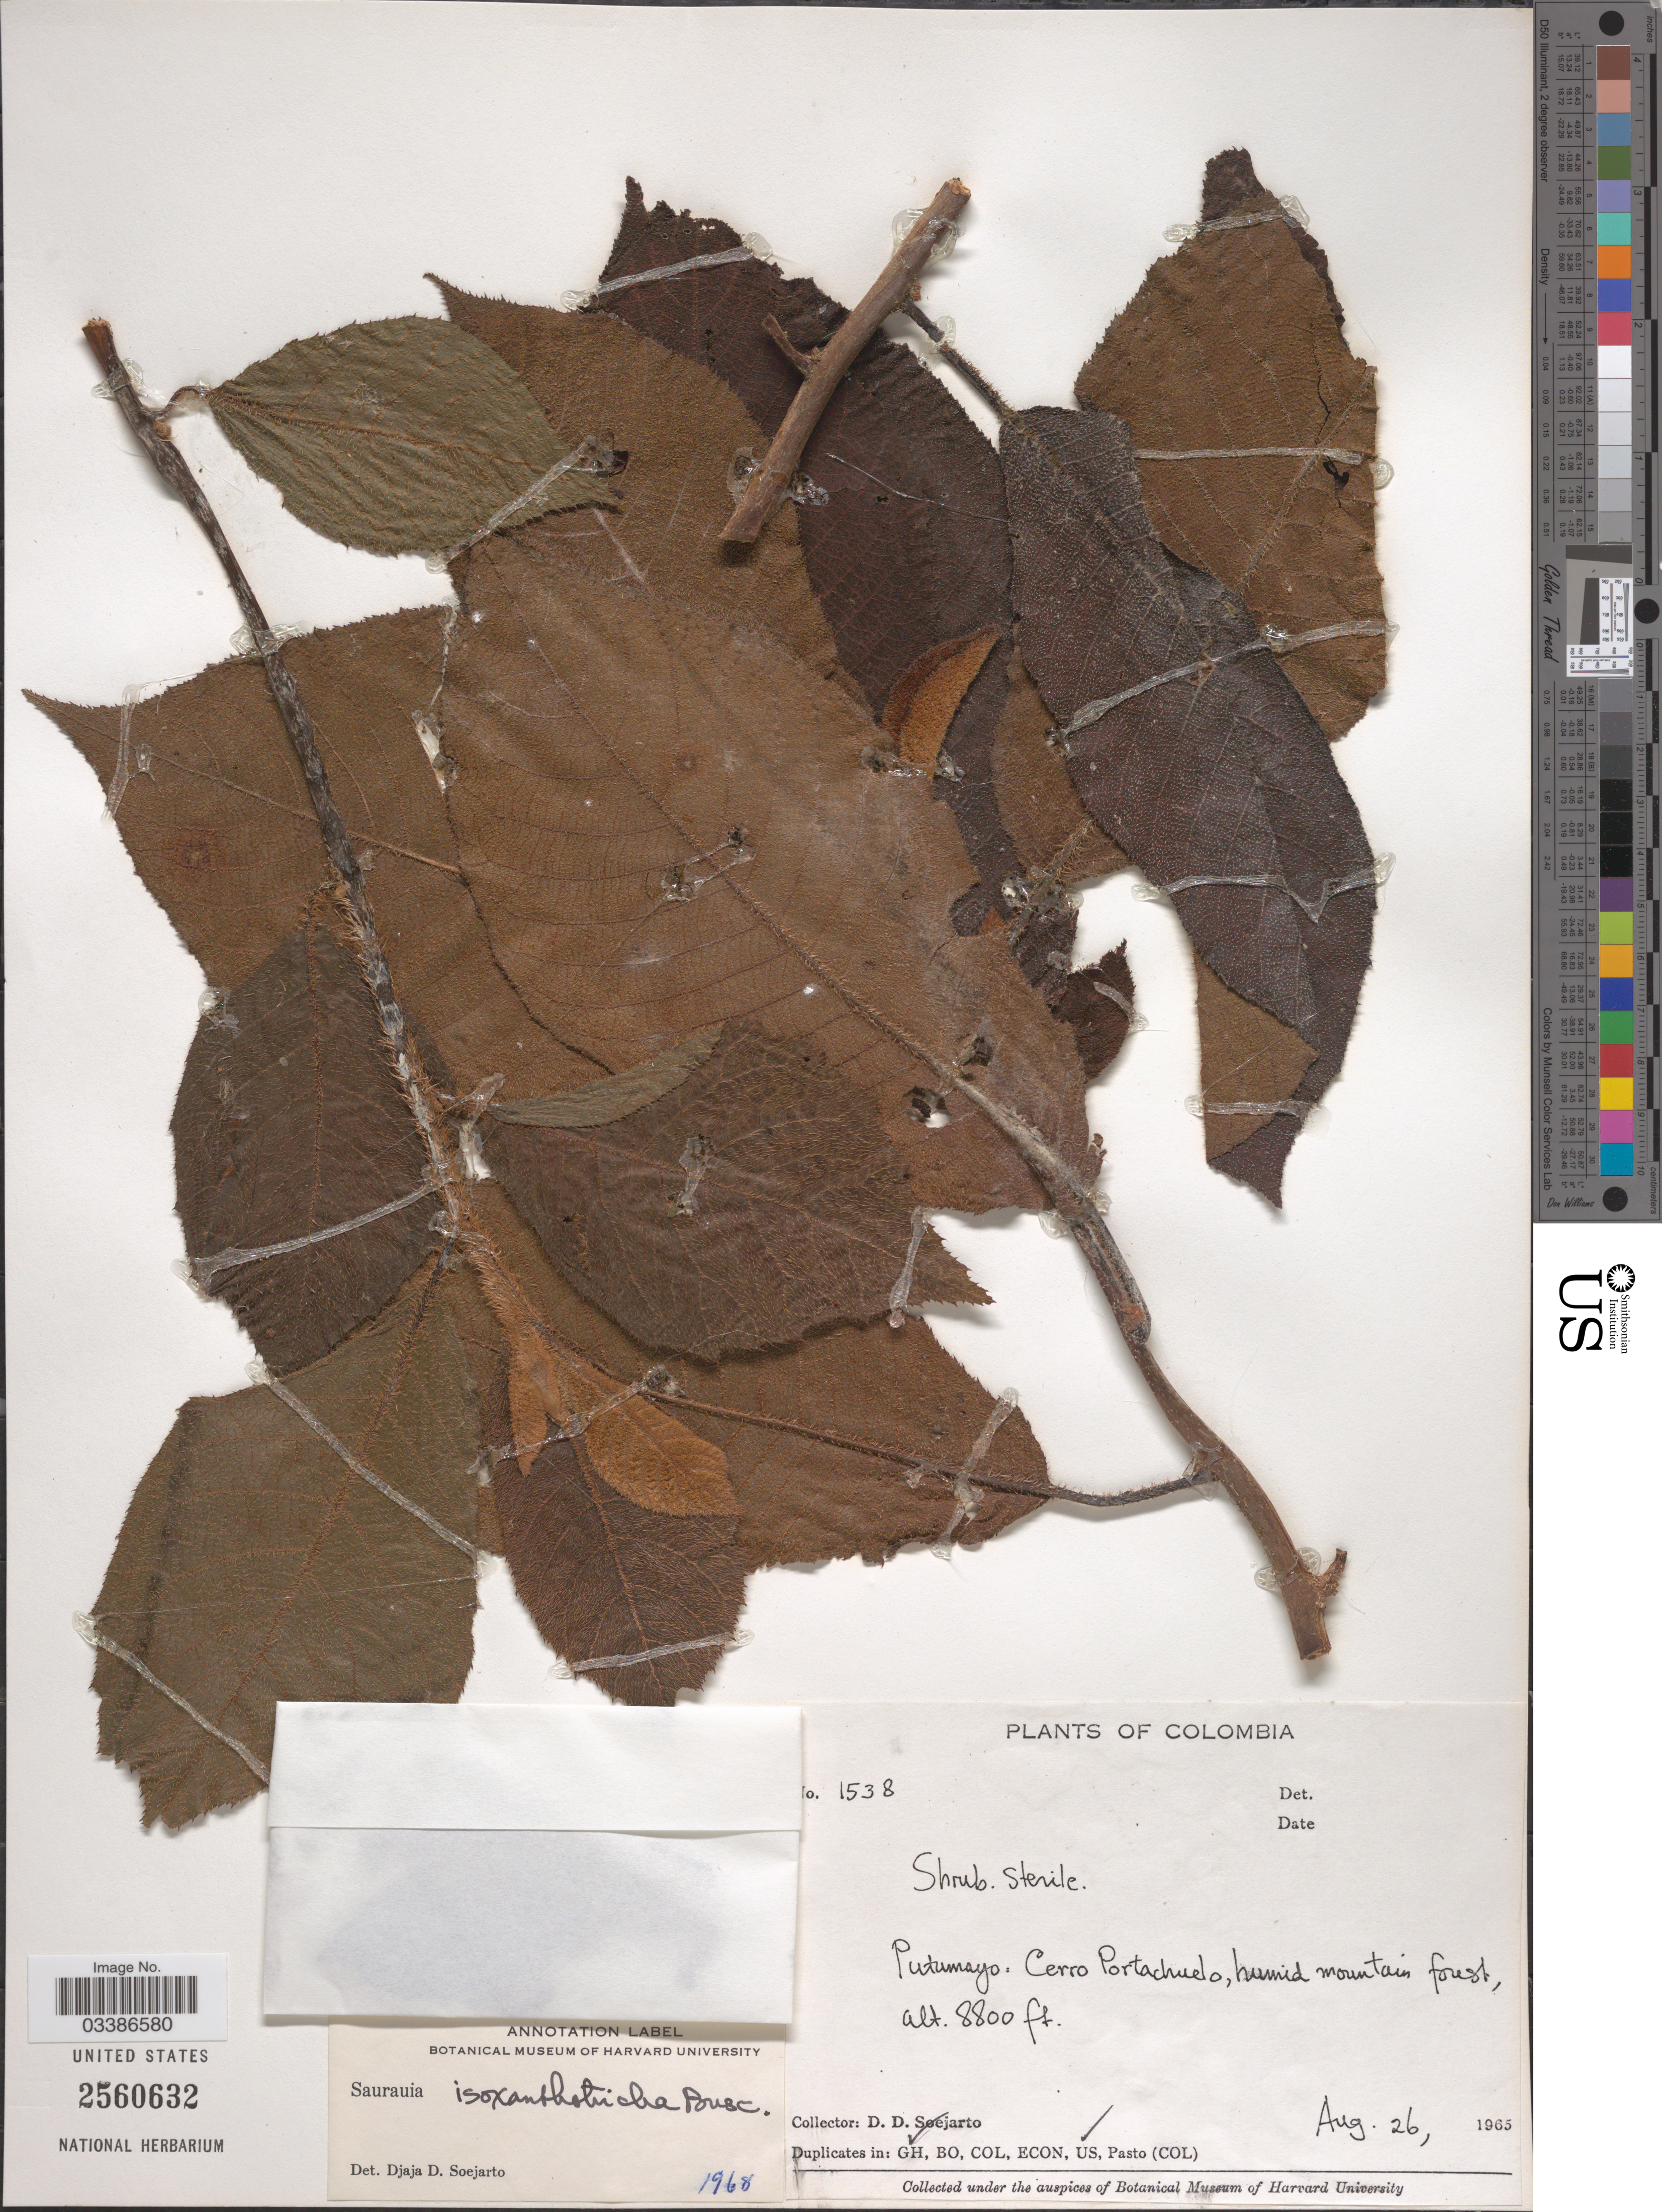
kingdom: Plantae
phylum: Tracheophyta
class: Magnoliopsida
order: Ericales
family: Actinidiaceae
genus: Saurauia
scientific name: Saurauia isoxanthotricha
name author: Buscal.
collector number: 1538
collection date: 1965-08-26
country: Colombia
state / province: Putumayo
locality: Cerro Portachuelo.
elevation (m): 2682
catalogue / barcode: US 2560632